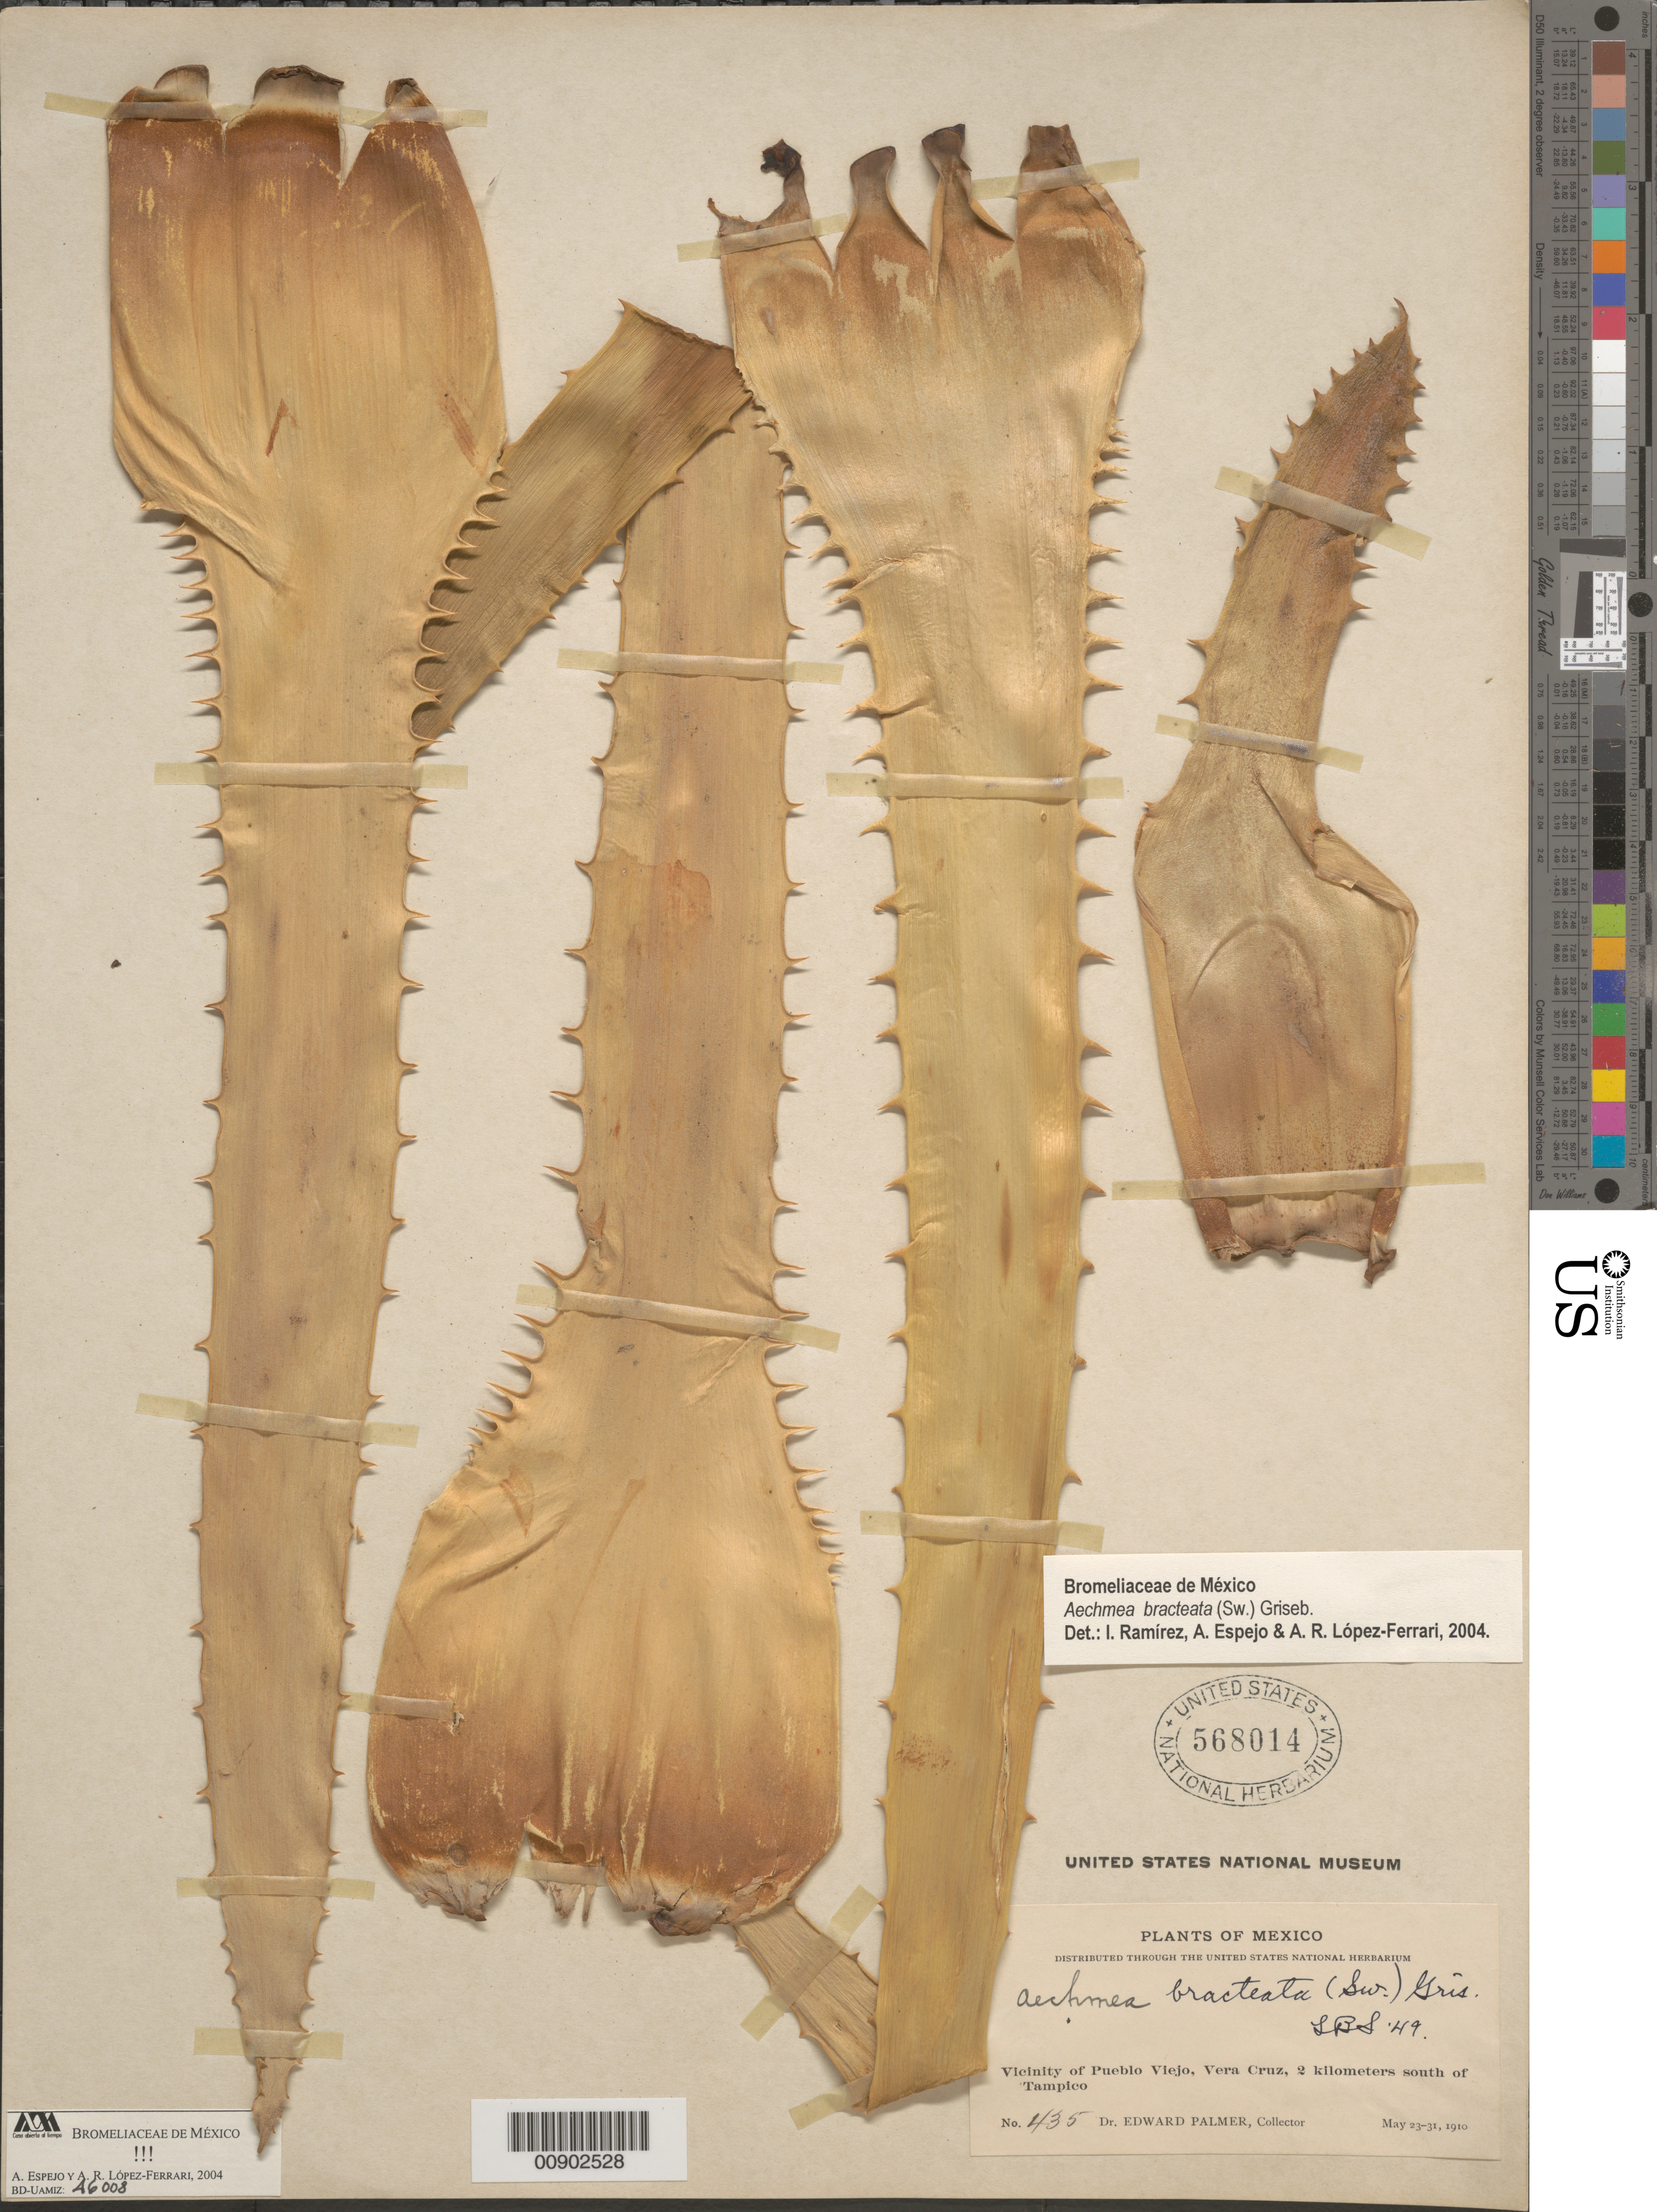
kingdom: Plantae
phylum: Tracheophyta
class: Liliopsida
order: Poales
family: Bromeliaceae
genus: Aechmea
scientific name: Aechmea bracteata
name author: (Sw.) Griseb.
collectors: E. Palmer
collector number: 435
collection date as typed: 23 May 1910 to 31 May 1910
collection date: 1910-05-23/1910-05-31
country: Mexico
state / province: Veracruz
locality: Vicinity of Pueblo Viejo, Veracruz, 2 kilometers south of Tampico.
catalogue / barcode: US 568014